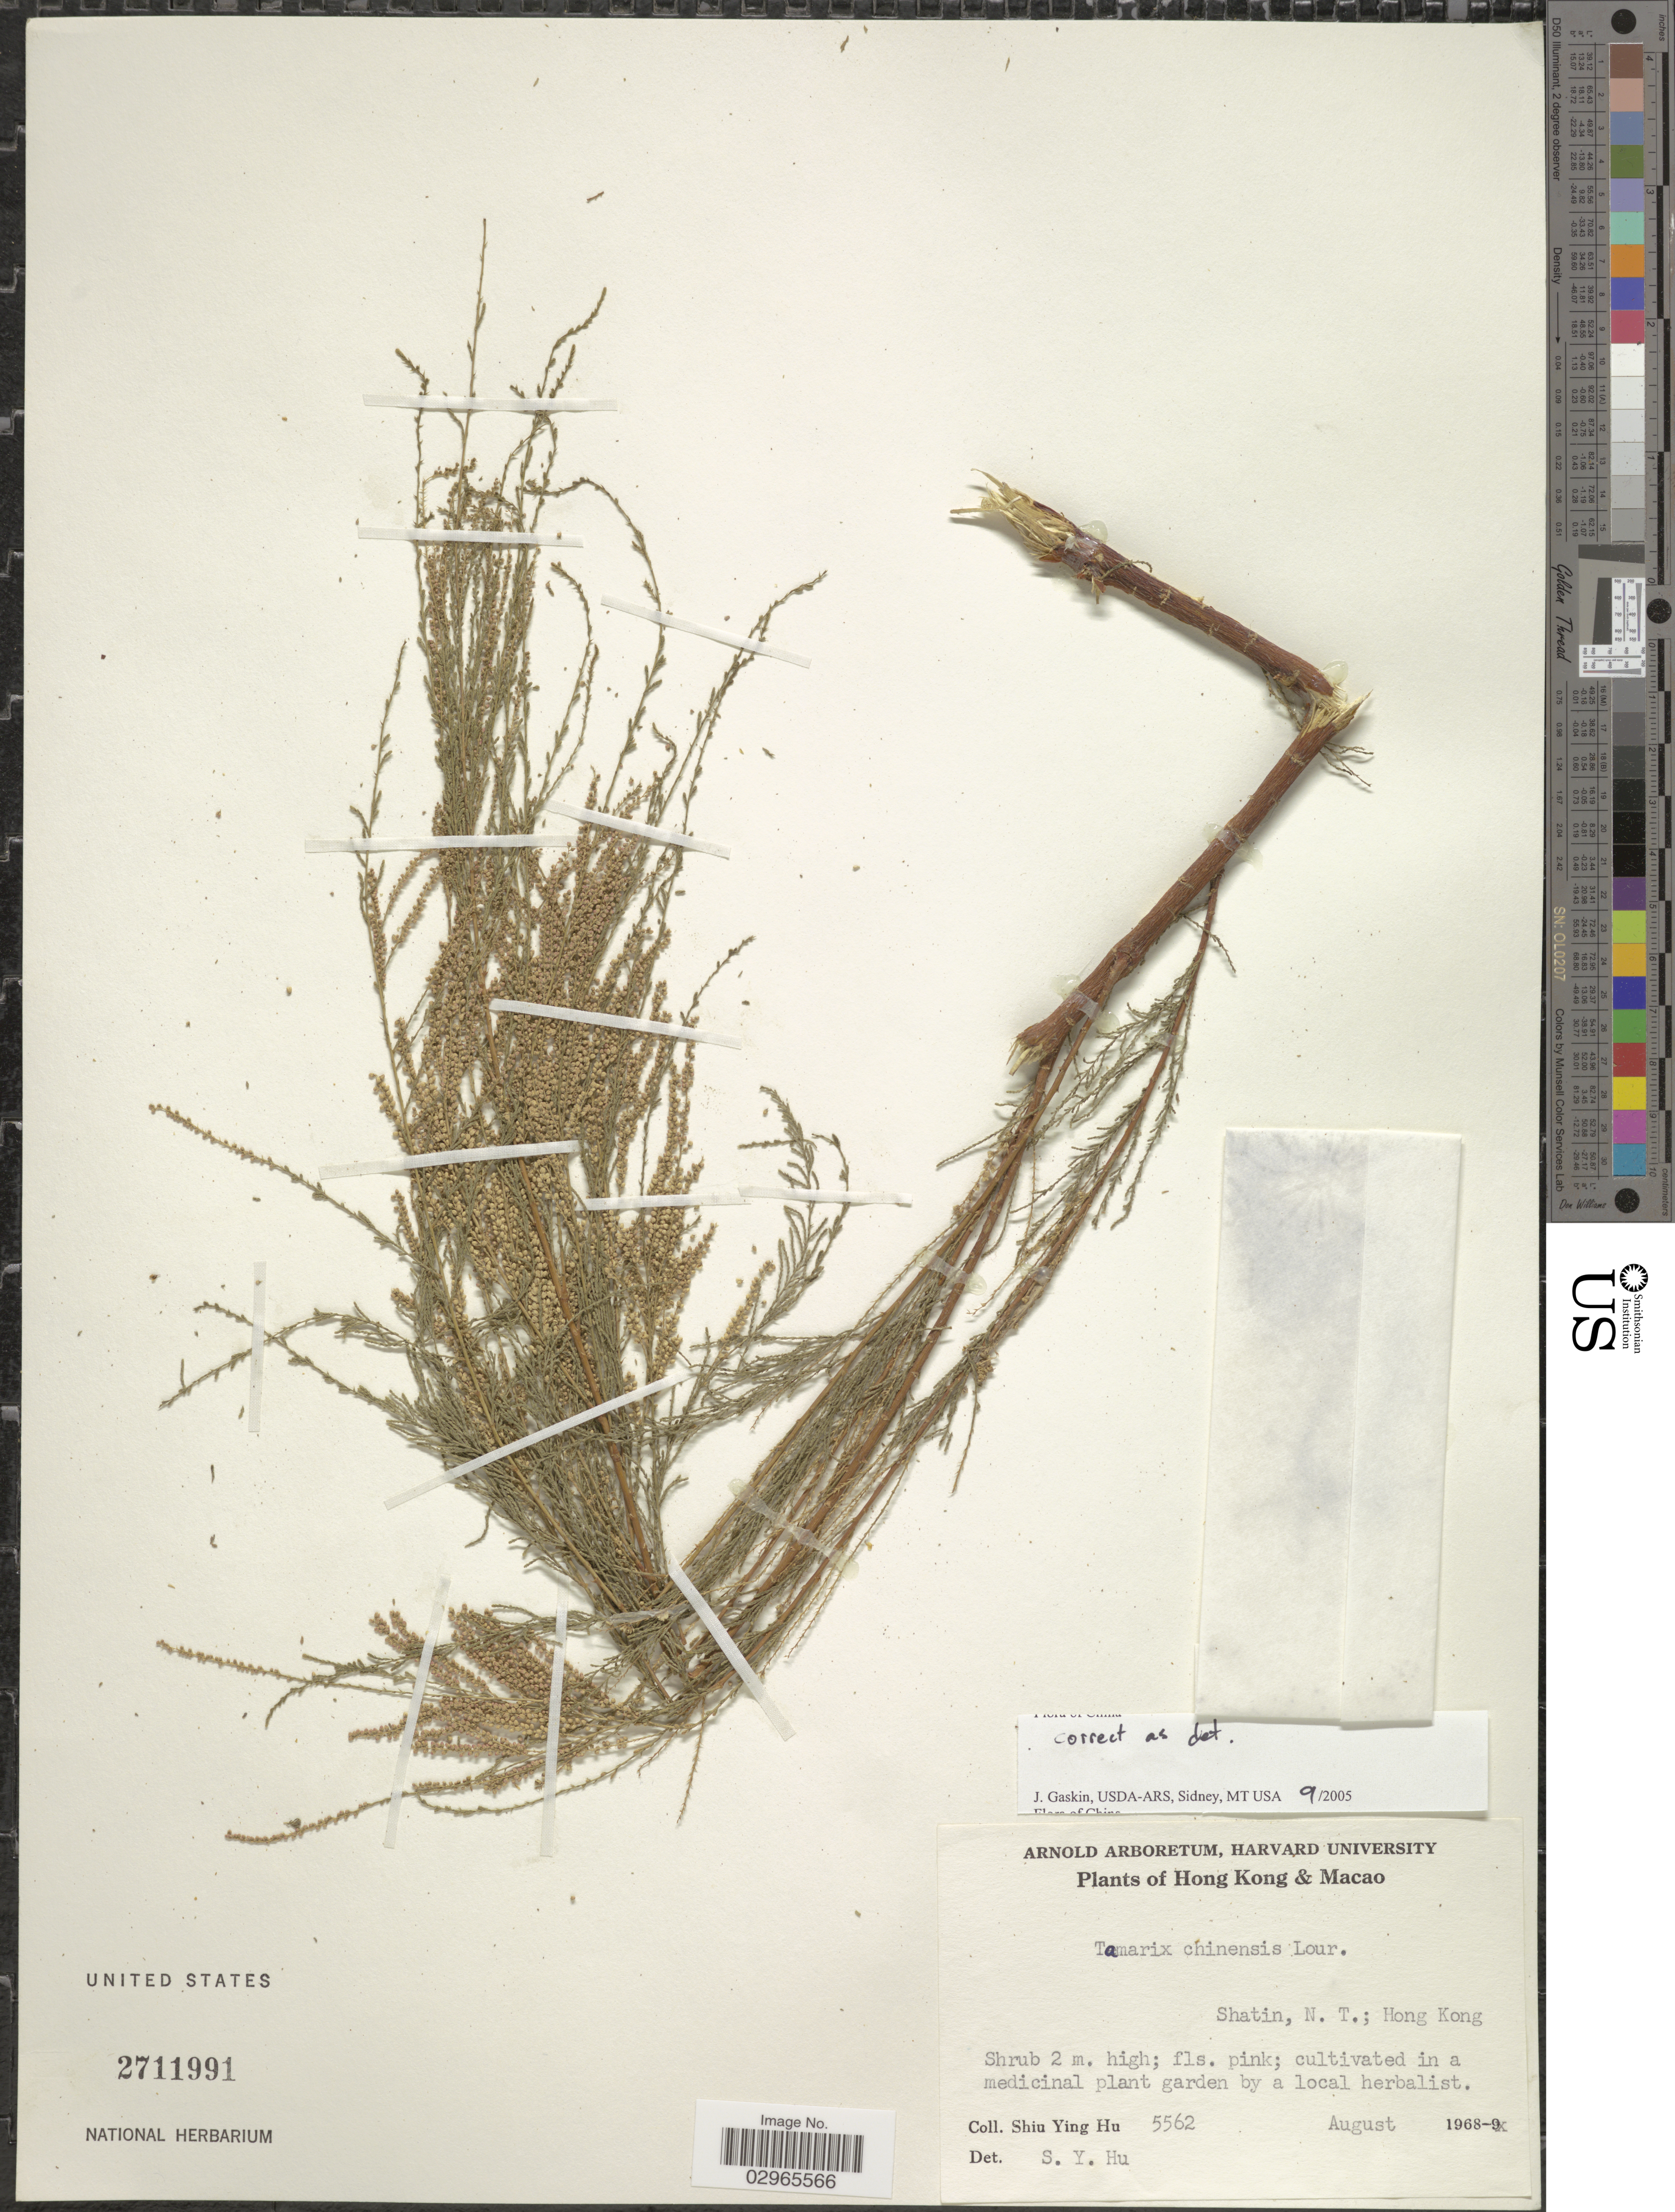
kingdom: Plantae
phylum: Tracheophyta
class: Magnoliopsida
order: Caryophyllales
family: Tamaricaceae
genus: Tamarix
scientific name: Tamarix chinensis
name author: Lour.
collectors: S. Y. Hu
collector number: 5562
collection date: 1968-08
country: China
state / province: Hong Kong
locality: Macao. Shatin, N. T.; Hong Kong.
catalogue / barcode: US 2711991